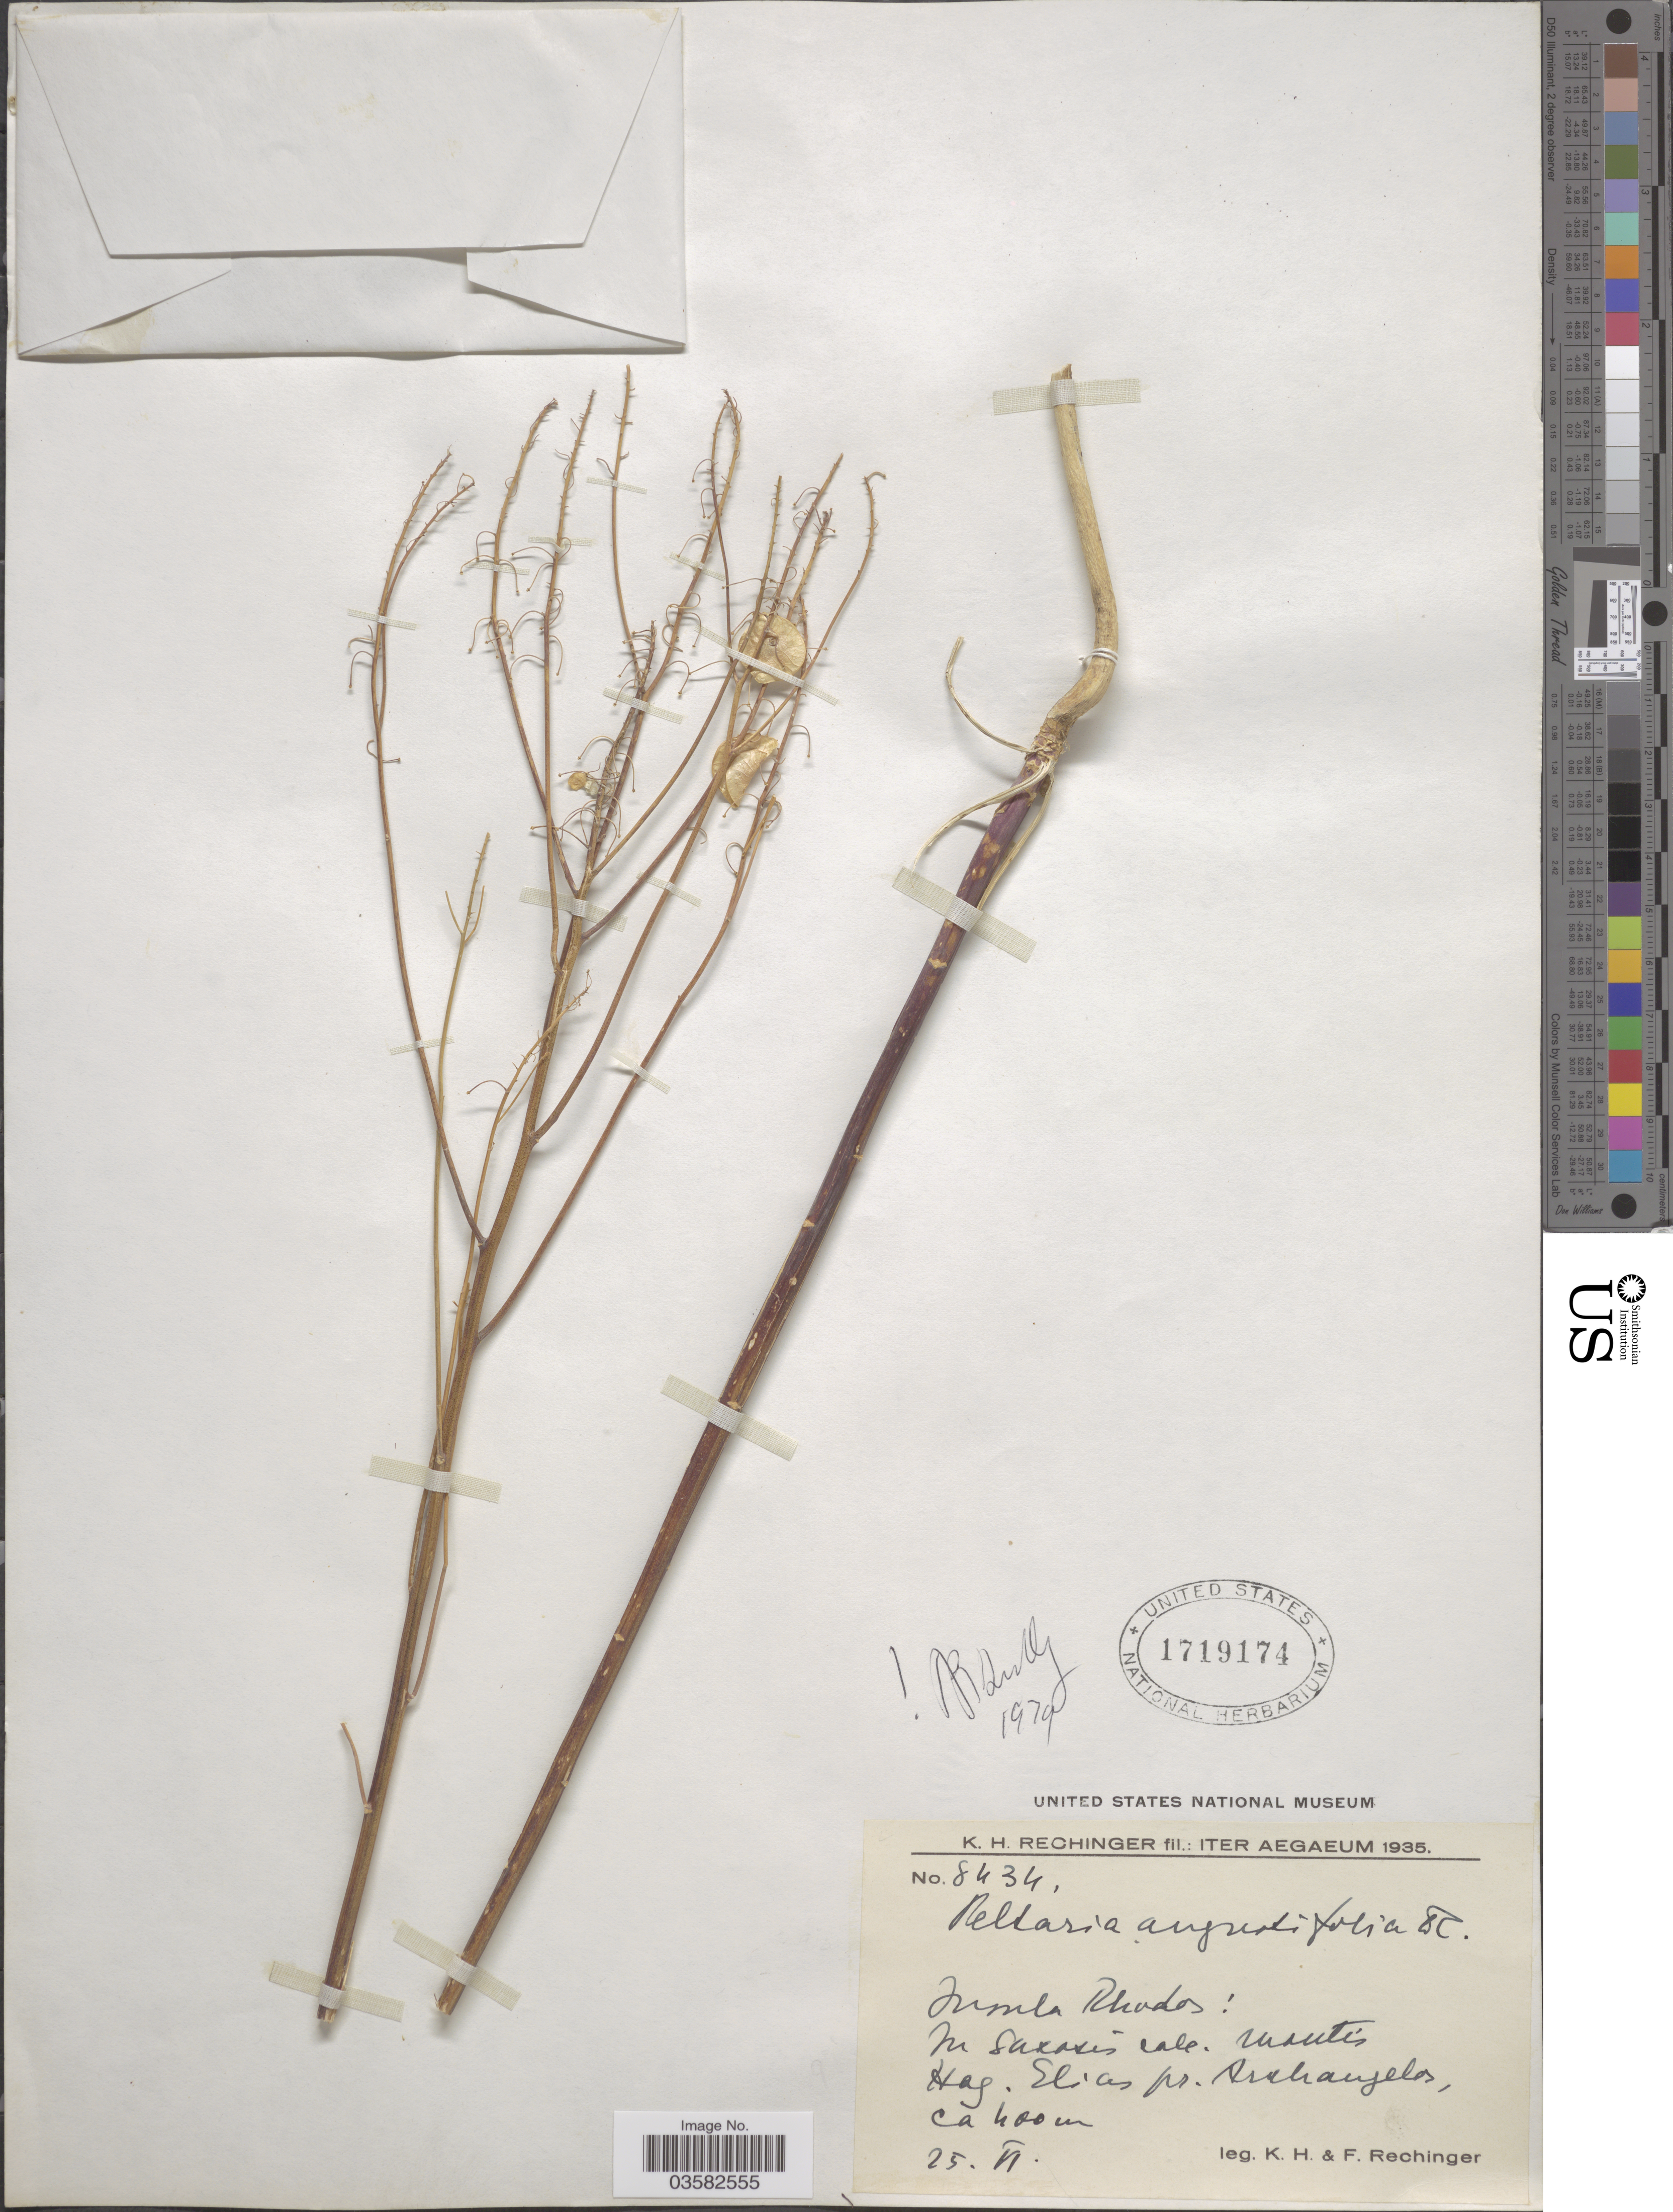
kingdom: Plantae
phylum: Tracheophyta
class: Magnoliopsida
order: Brassicales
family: Brassicaceae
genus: Peltaria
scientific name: Peltaria angustifolia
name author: DC.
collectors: K. H. Rechinger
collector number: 8434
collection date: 1935-06-25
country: Greece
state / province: South Aegean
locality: Iter Aegaeum. Insula Rhodes: In saxosis calc. montis Hag. Elias pr. Archangelos.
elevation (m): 400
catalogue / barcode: US 1719174